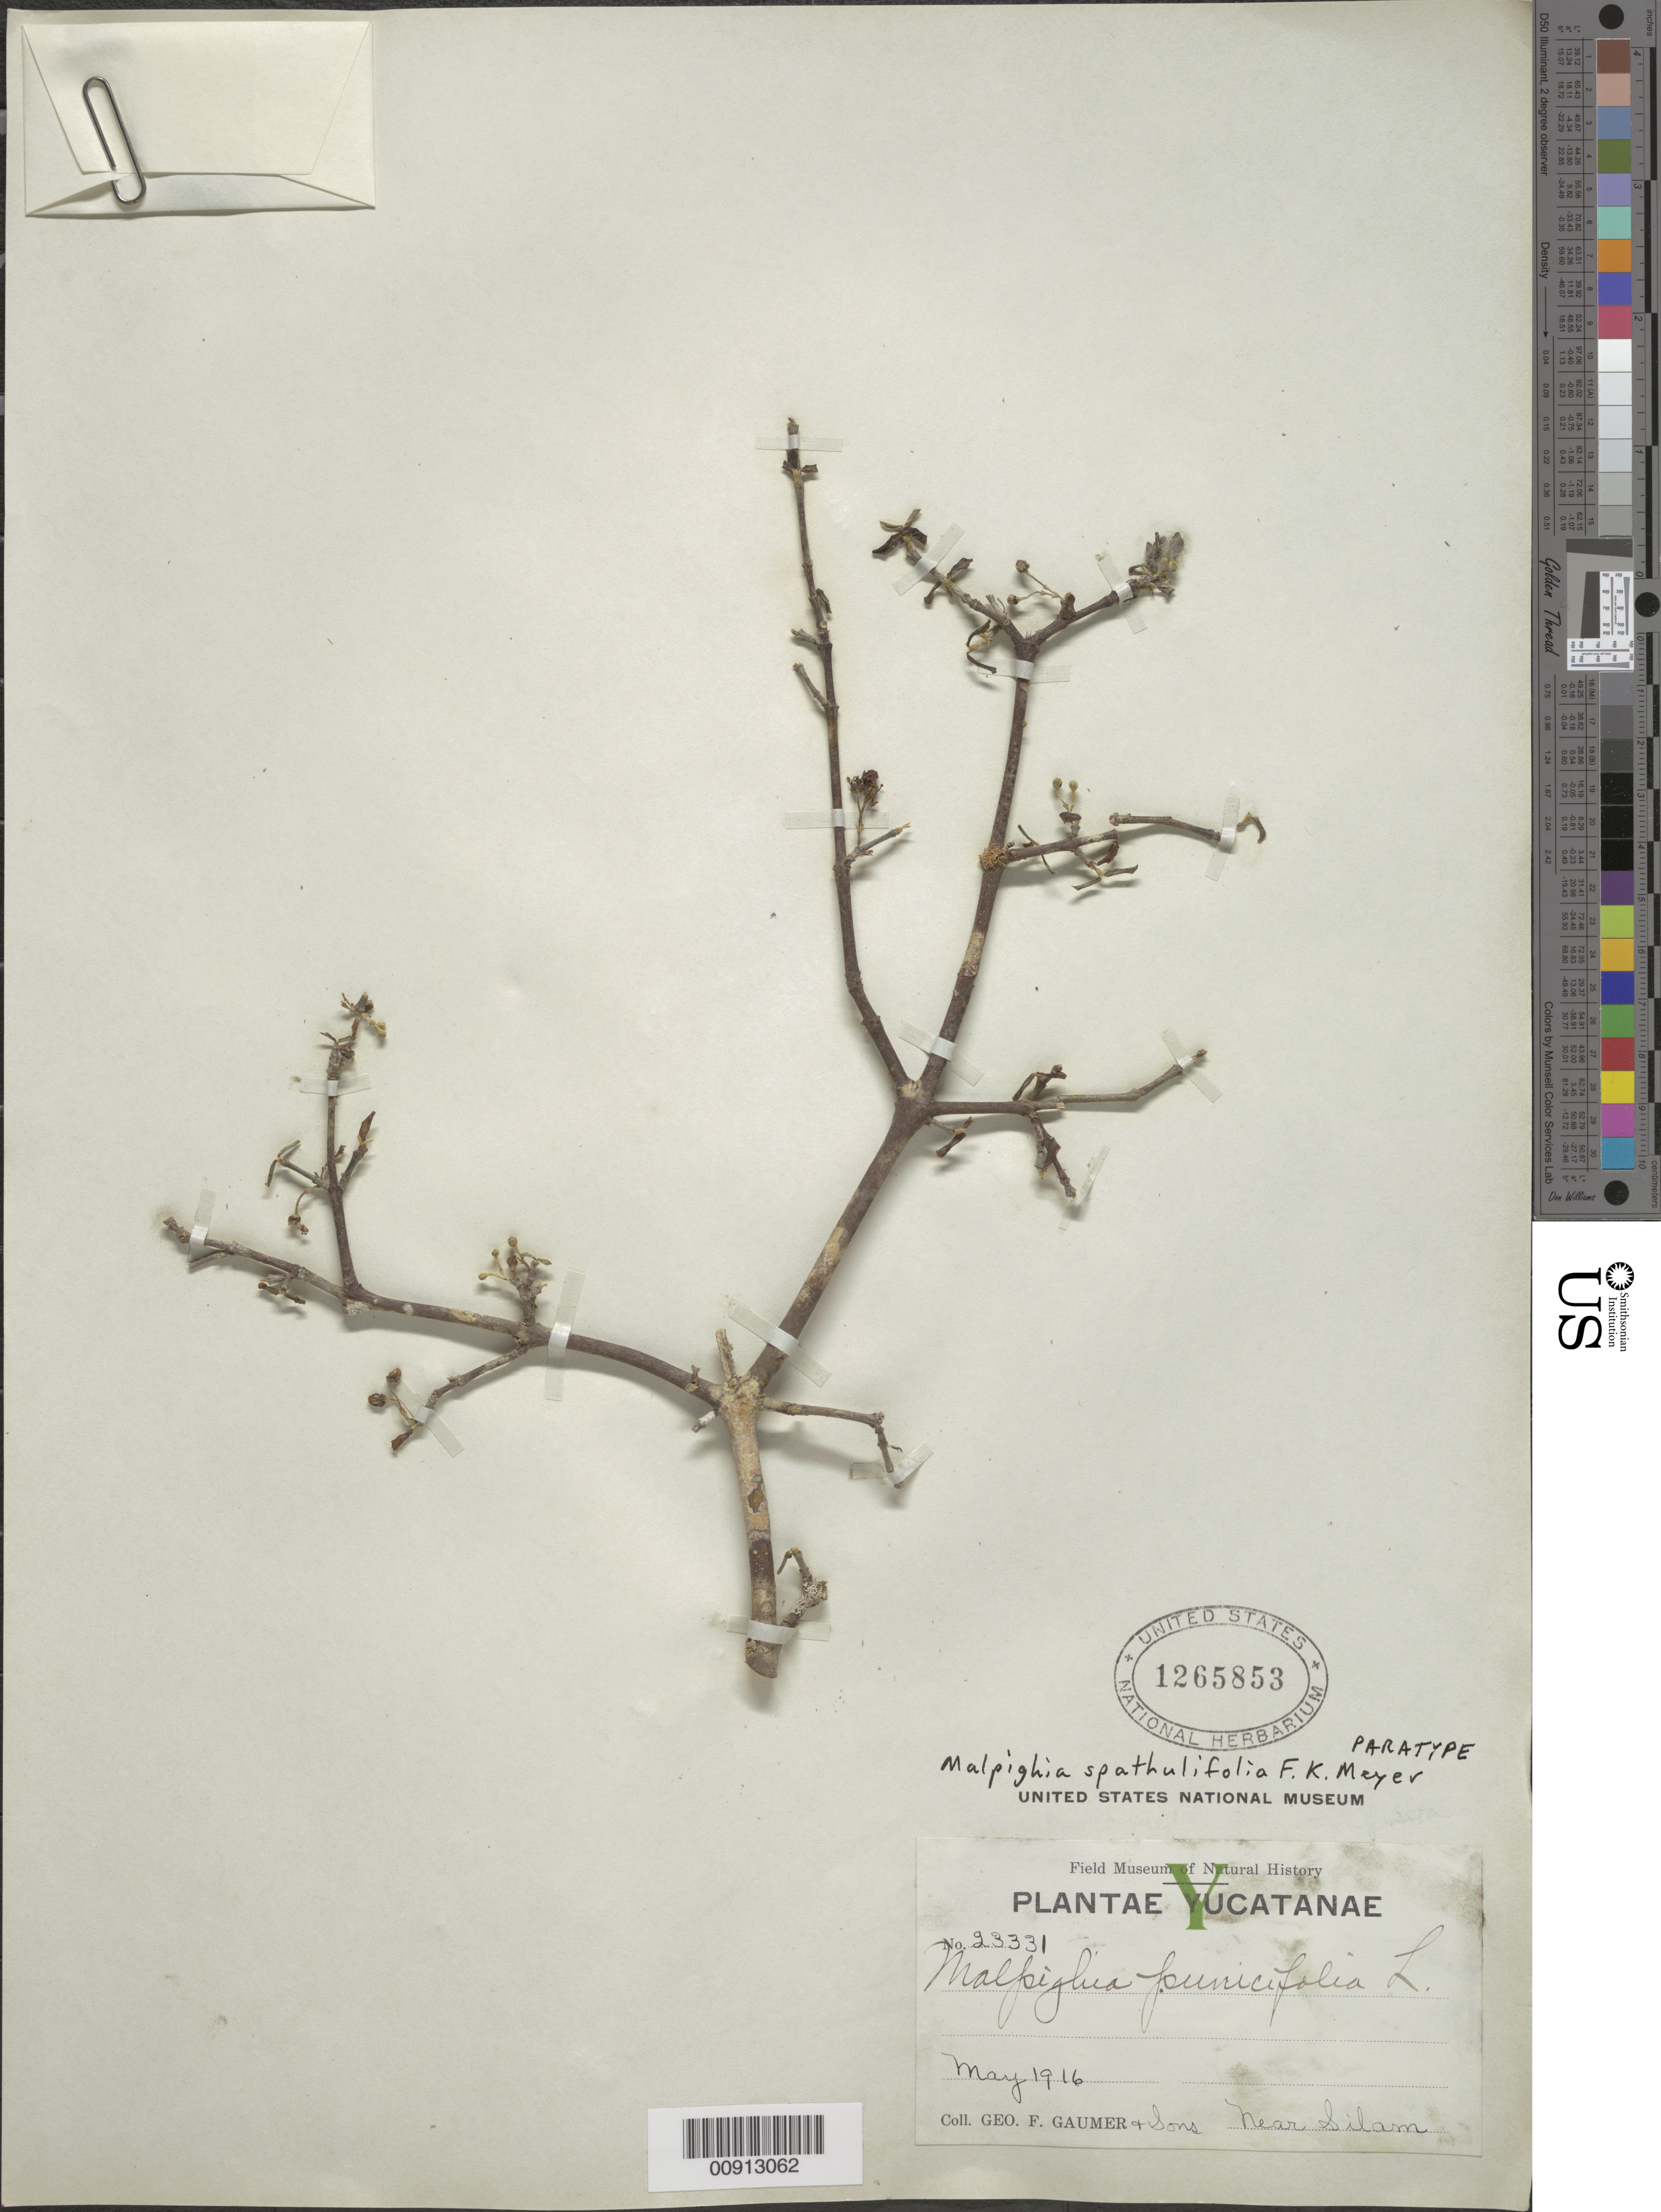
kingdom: Plantae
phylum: Tracheophyta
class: Magnoliopsida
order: Malpighiales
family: Malpighiaceae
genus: Malpighia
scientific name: Malpighia spathulifolia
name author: F.K. Mey.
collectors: G. F. Gaumer & et al.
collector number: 23331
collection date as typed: May 1916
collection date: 1916-05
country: Mexico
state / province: Yucatán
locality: Near Silam, Yucatán.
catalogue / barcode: US 1265853